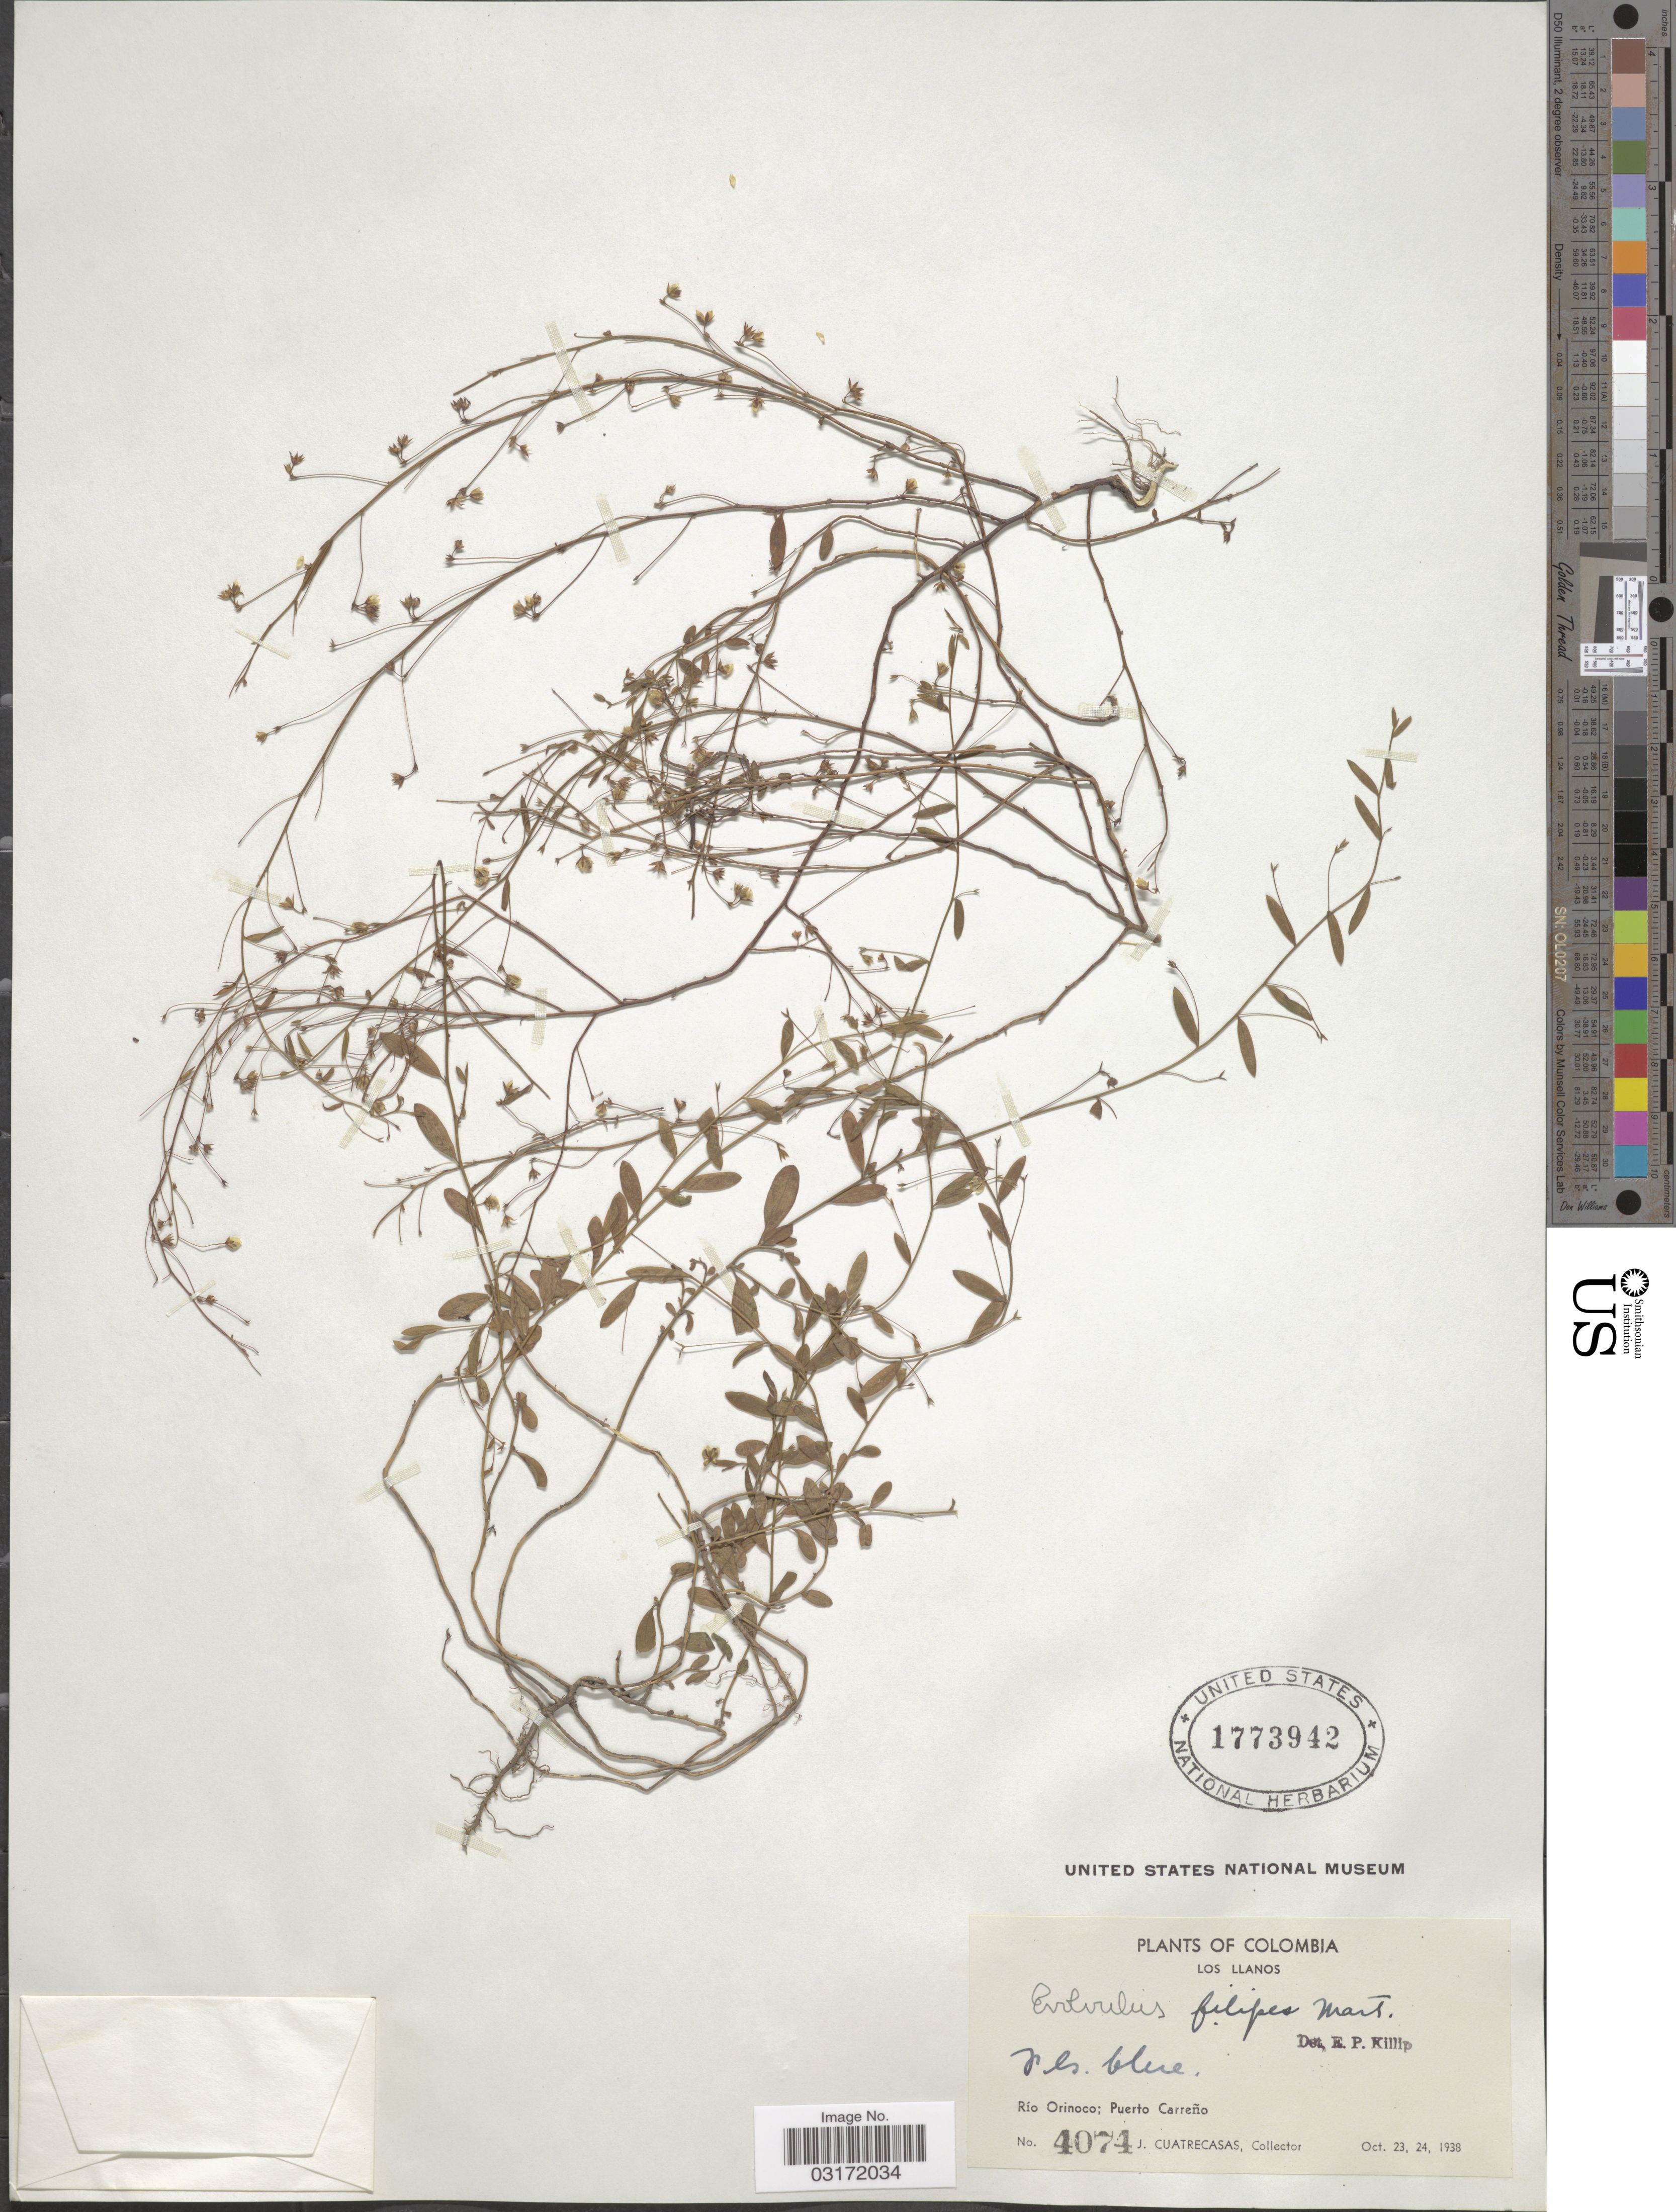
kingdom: Plantae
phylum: Tracheophyta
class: Magnoliopsida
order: Solanales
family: Convolvulaceae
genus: Evolvulus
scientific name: Evolvulus filipes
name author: Mart.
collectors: J. Cuatrecasas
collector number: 4074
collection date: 1938-10-23/1938-10-24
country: Colombia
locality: Los Llanos. Río Orinoco; Puerto Carreño.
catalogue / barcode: US 1773942